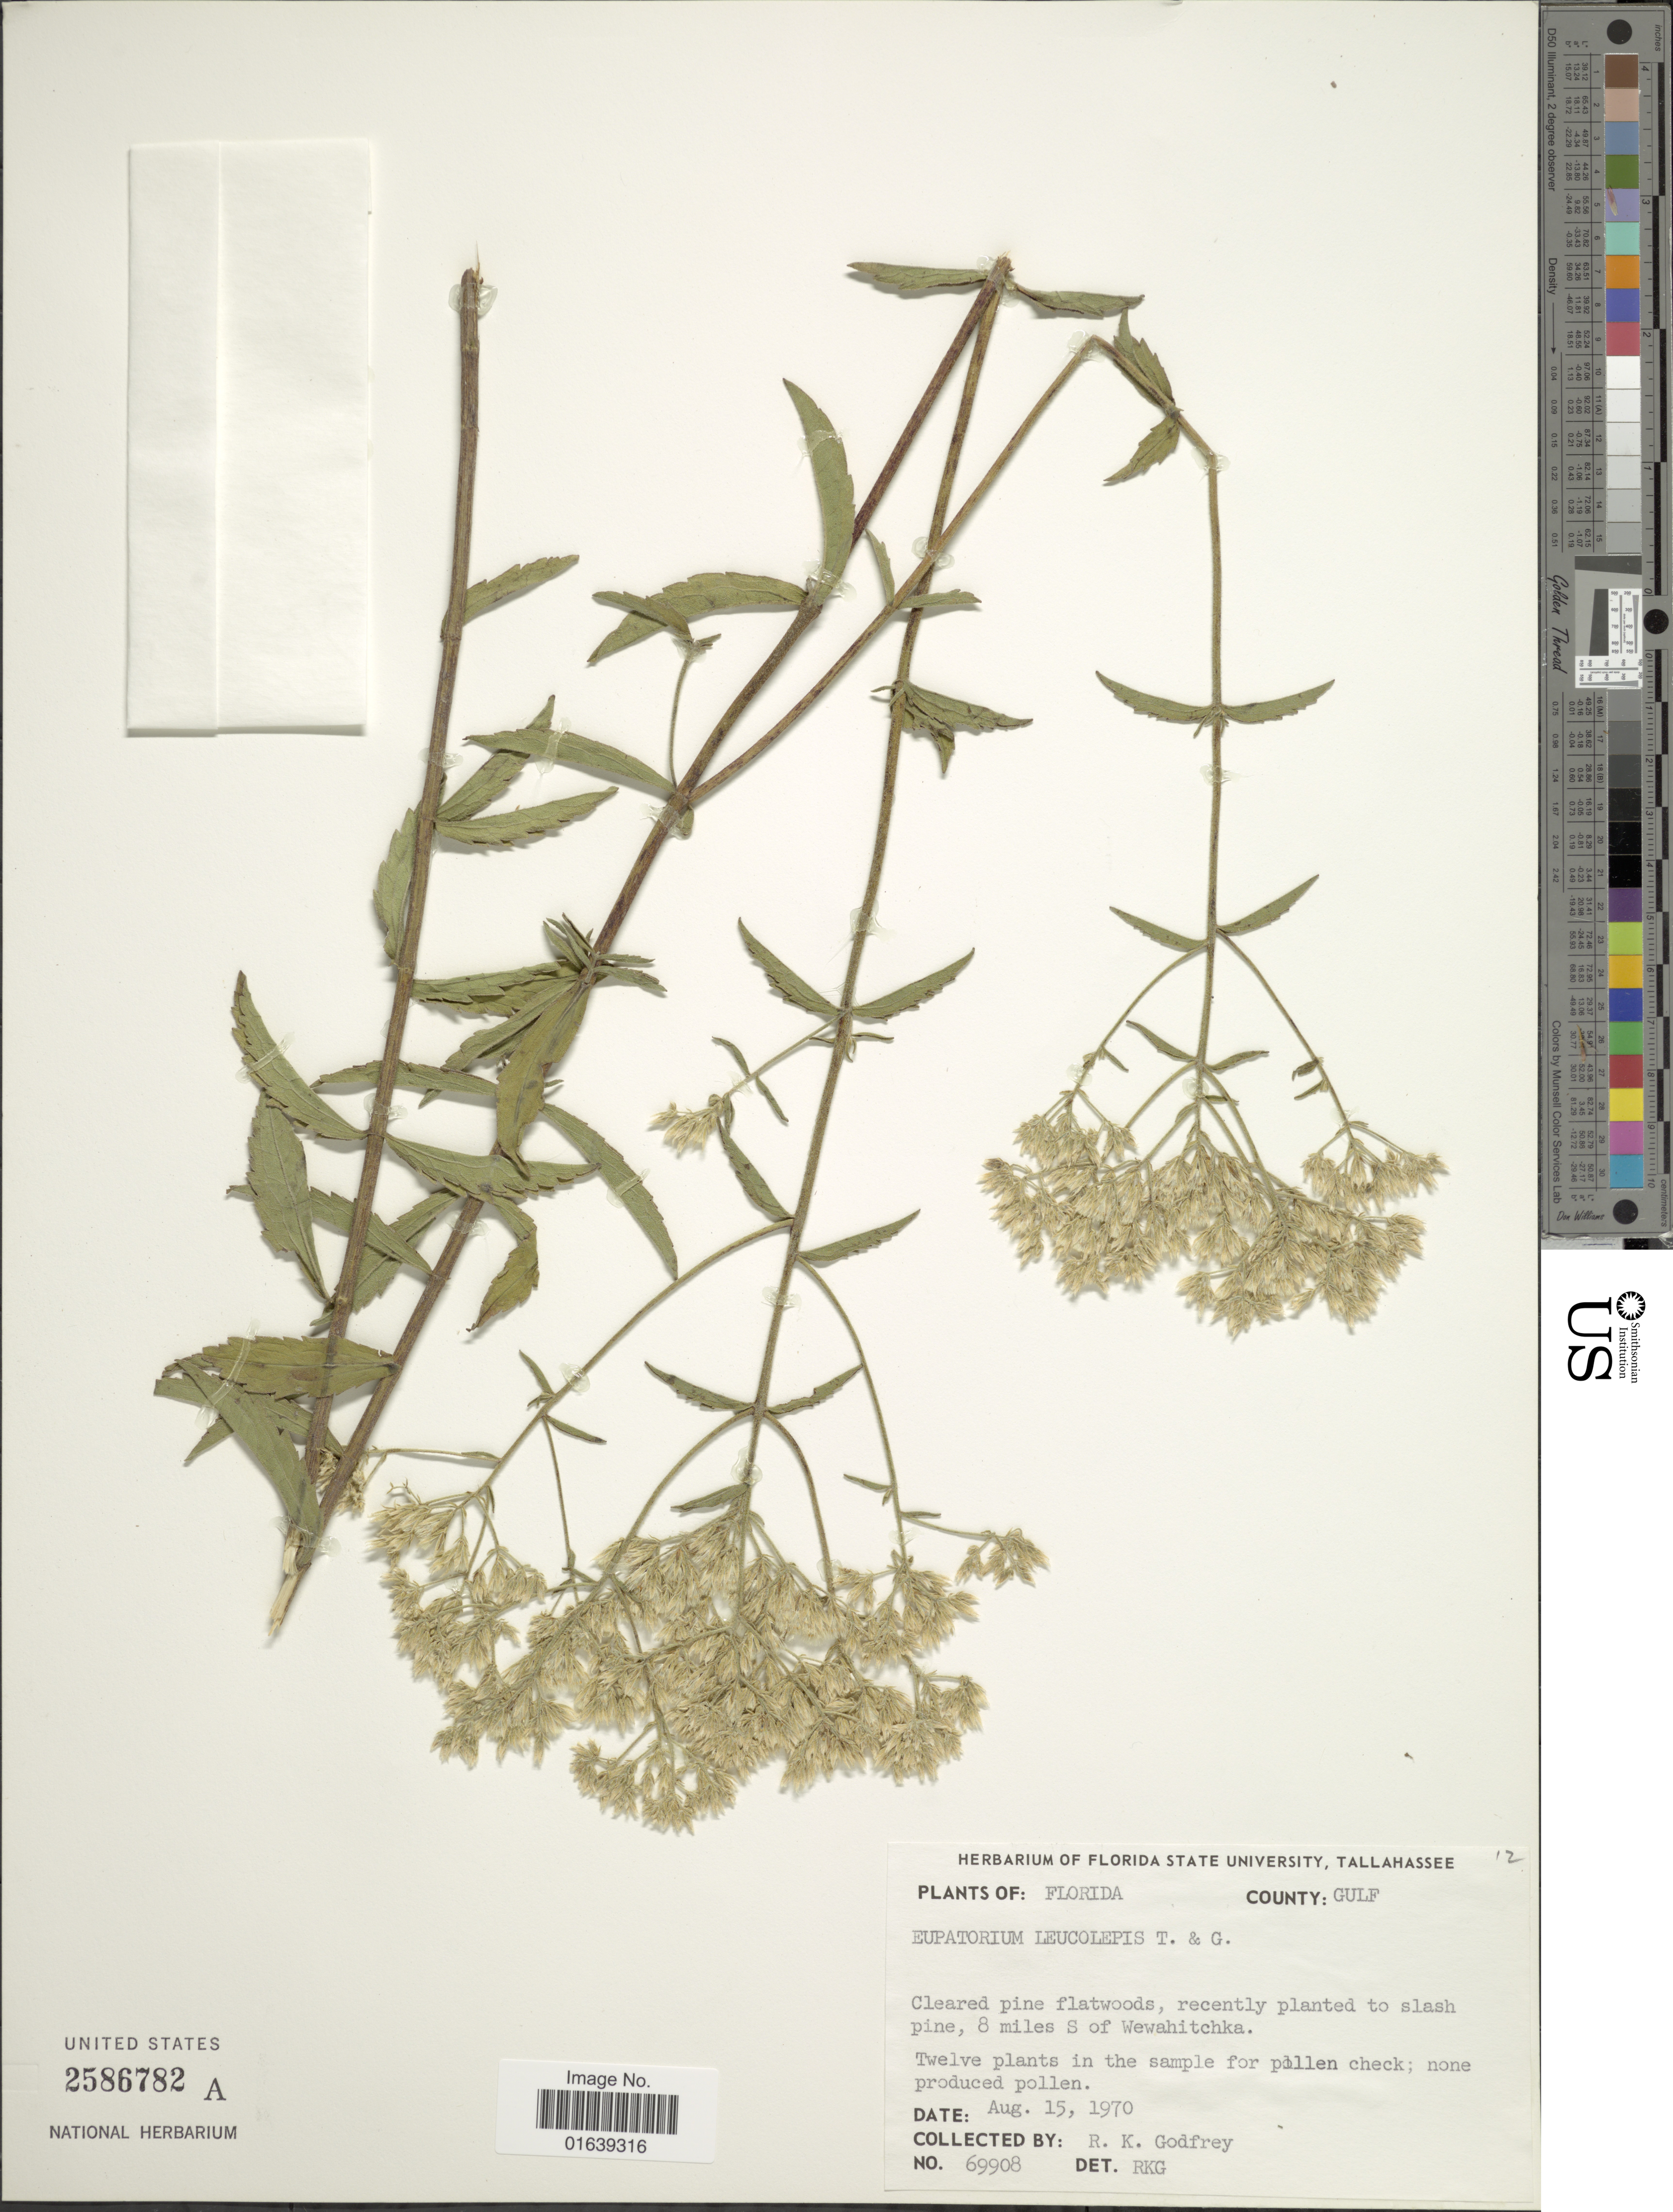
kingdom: Plantae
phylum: Tracheophyta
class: Magnoliopsida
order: Asterales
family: Asteraceae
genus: Eupatorium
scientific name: Eupatorium leucolepis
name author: (DC.) Torr. & A. Gray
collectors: R. K. Godfrey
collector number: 69908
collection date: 1970-08-15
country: United States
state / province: Florida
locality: Florida. County: Gulf. 8 miles S of Wewahitchka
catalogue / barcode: US 2586782A